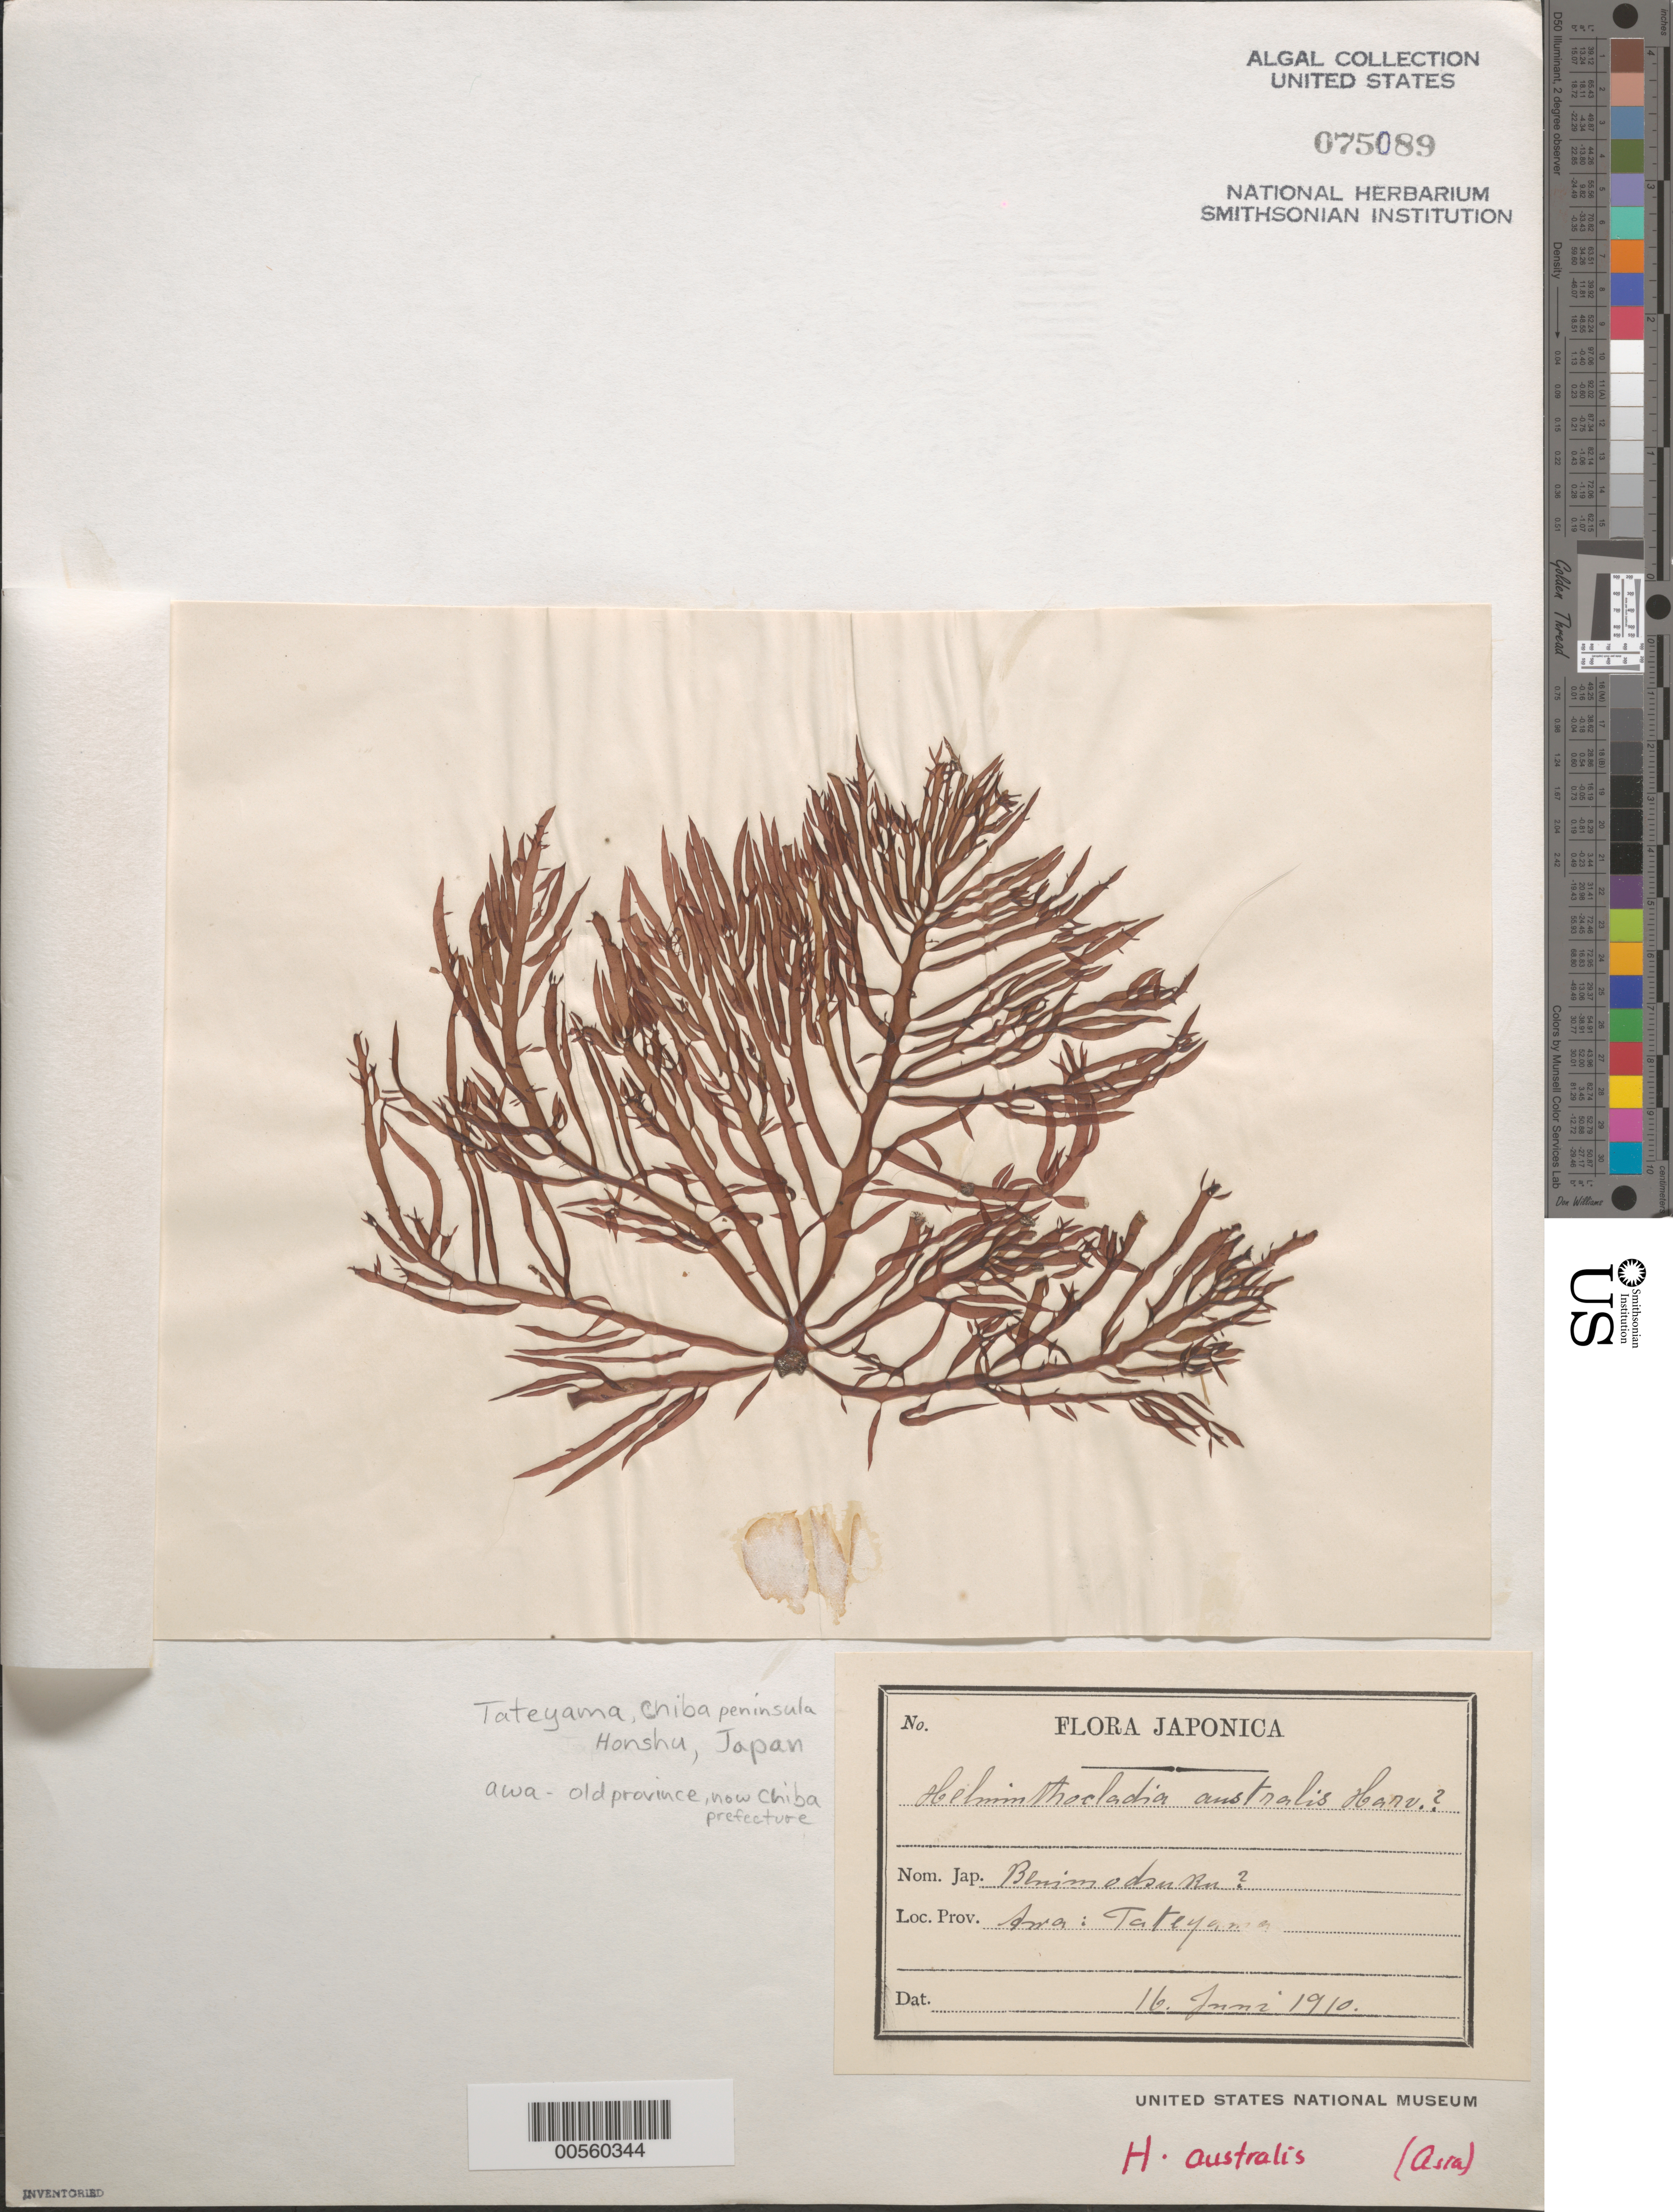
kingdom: Plantae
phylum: Rhodophyta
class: Florideophyceae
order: Nemaliales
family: Liagoraceae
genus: Helminthocladia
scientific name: Helminthocladia australis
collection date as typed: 16 Jun 1910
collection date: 1910-06-16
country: Japan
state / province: Tiba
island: Honshu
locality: Tateyama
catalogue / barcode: US 75089